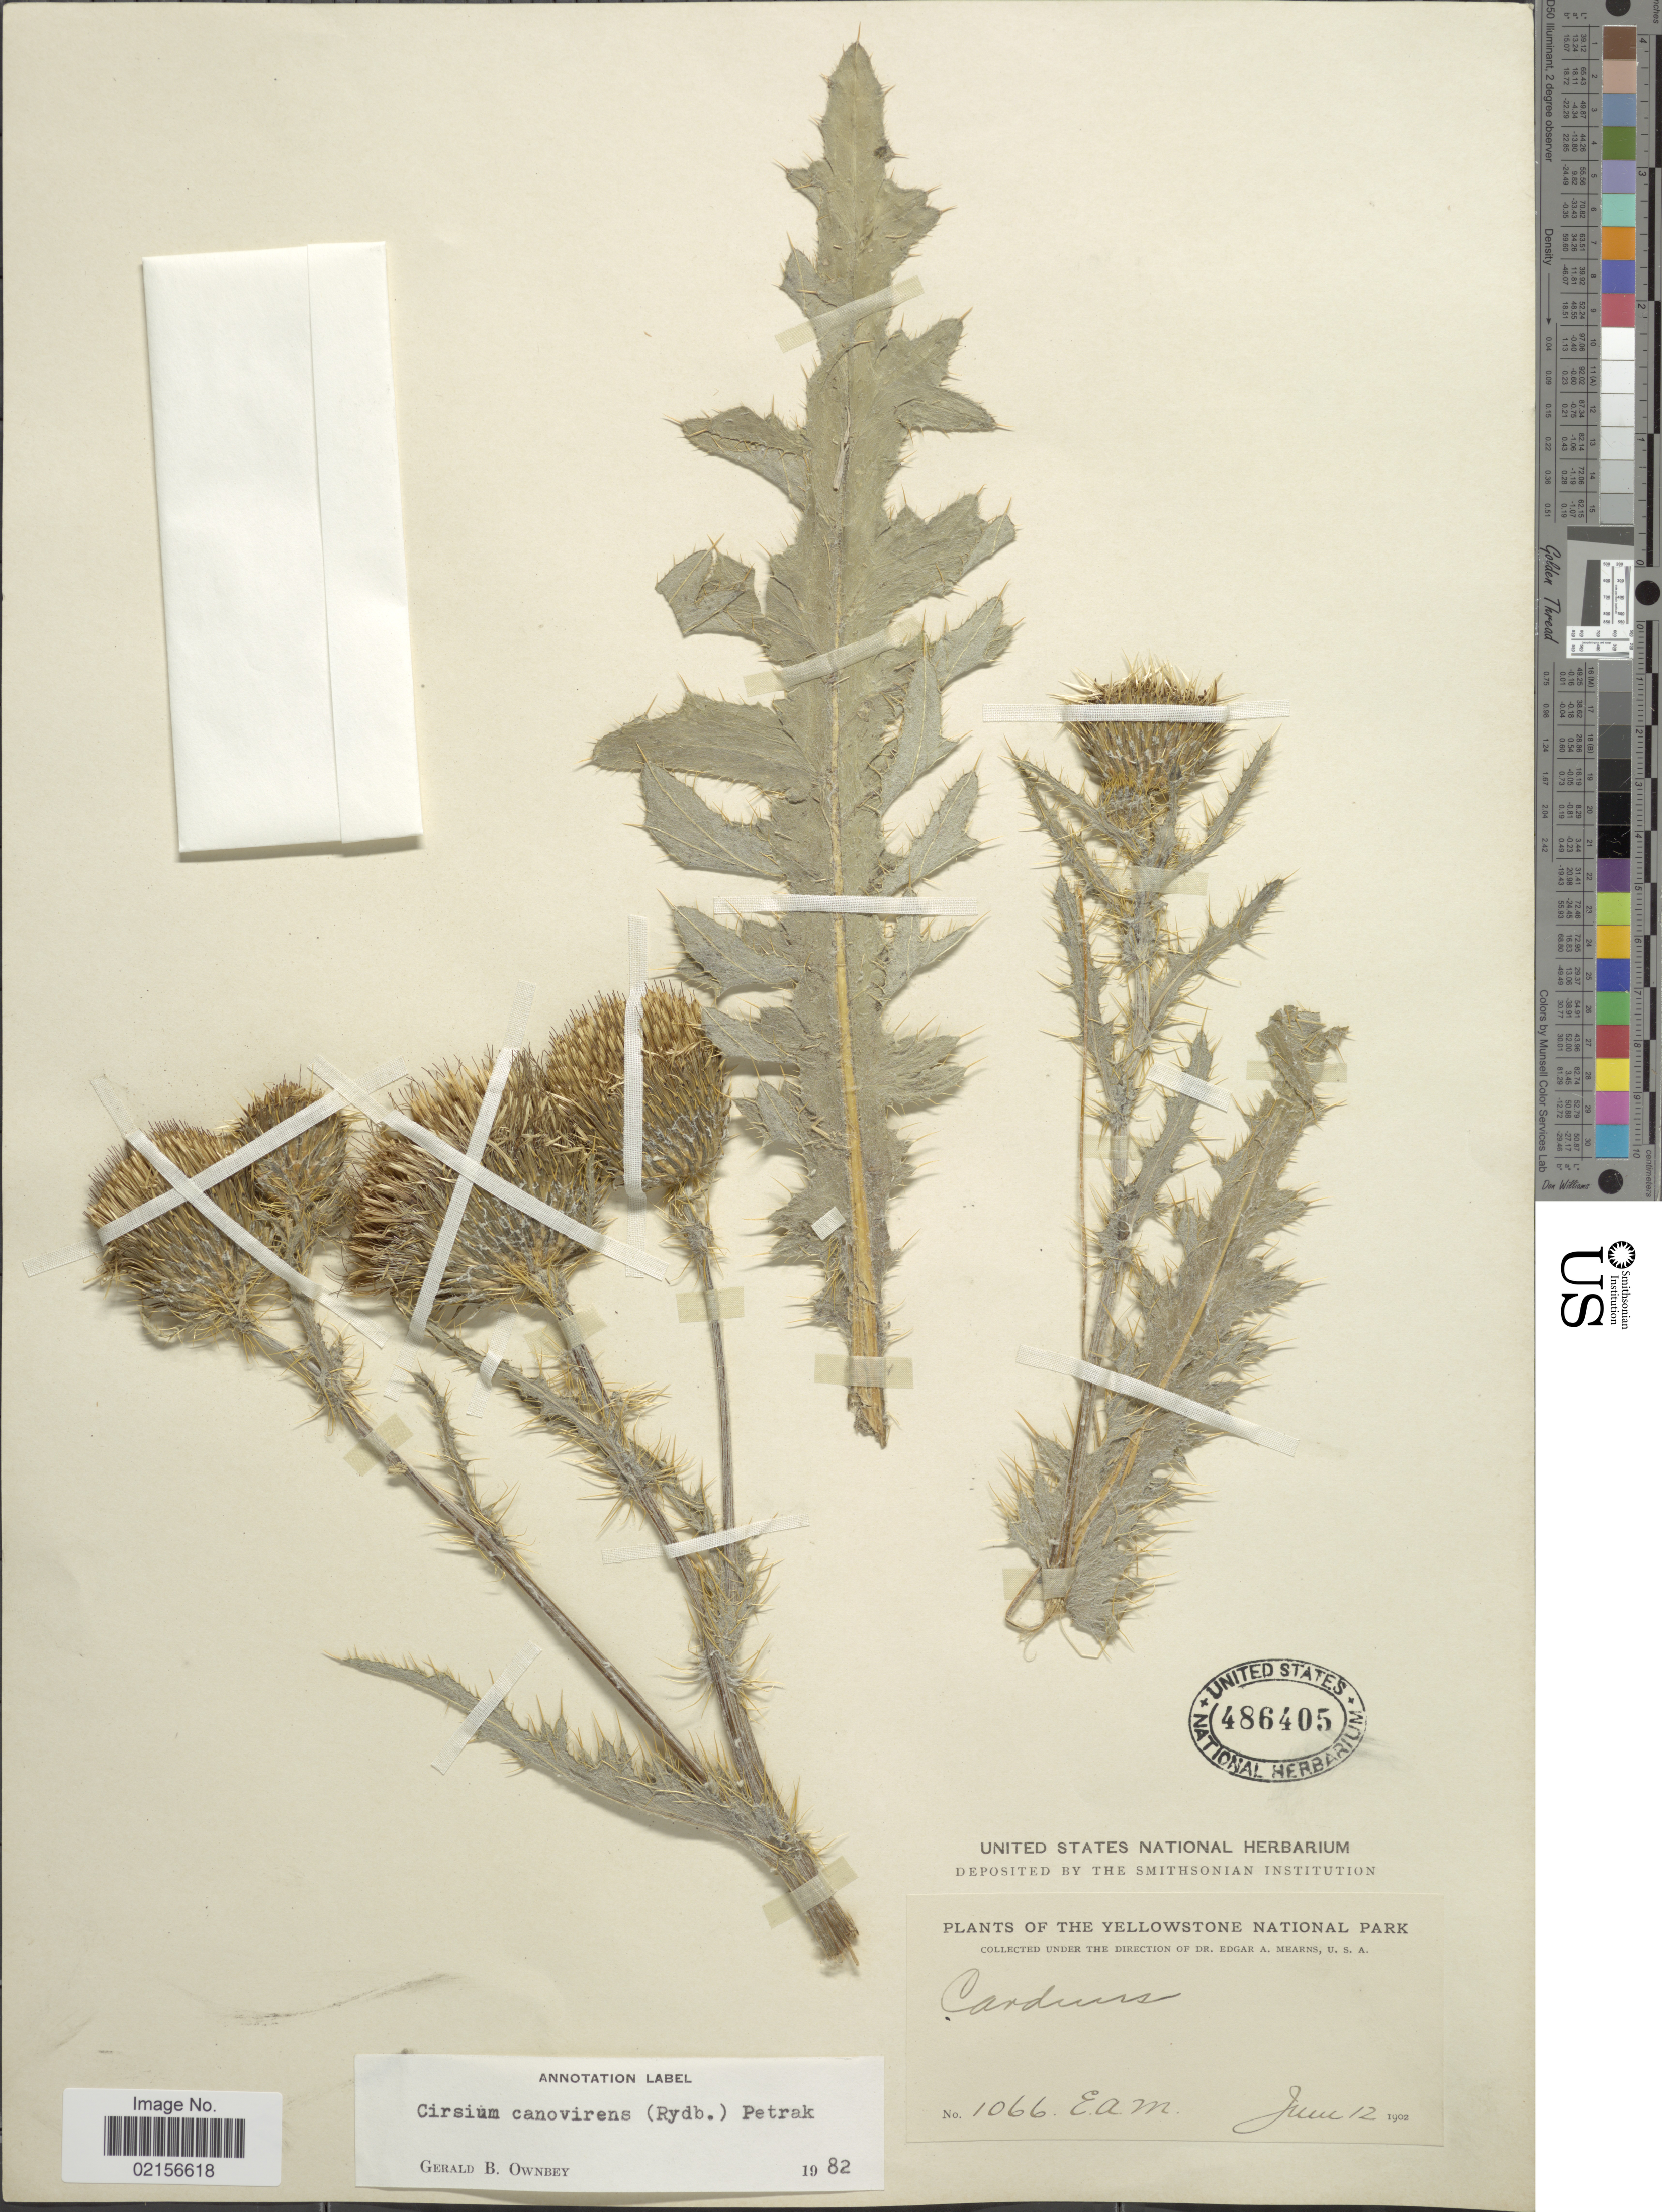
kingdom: Plantae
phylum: Tracheophyta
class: Magnoliopsida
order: Asterales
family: Asteraceae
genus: Cirsium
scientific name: Cirsium cymosum var. canovirens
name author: (Rydb.) D.J. Keil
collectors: E. A. Mearns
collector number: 1066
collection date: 1902-06-12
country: United States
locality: The Yellowstone National Park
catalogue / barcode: US 486405